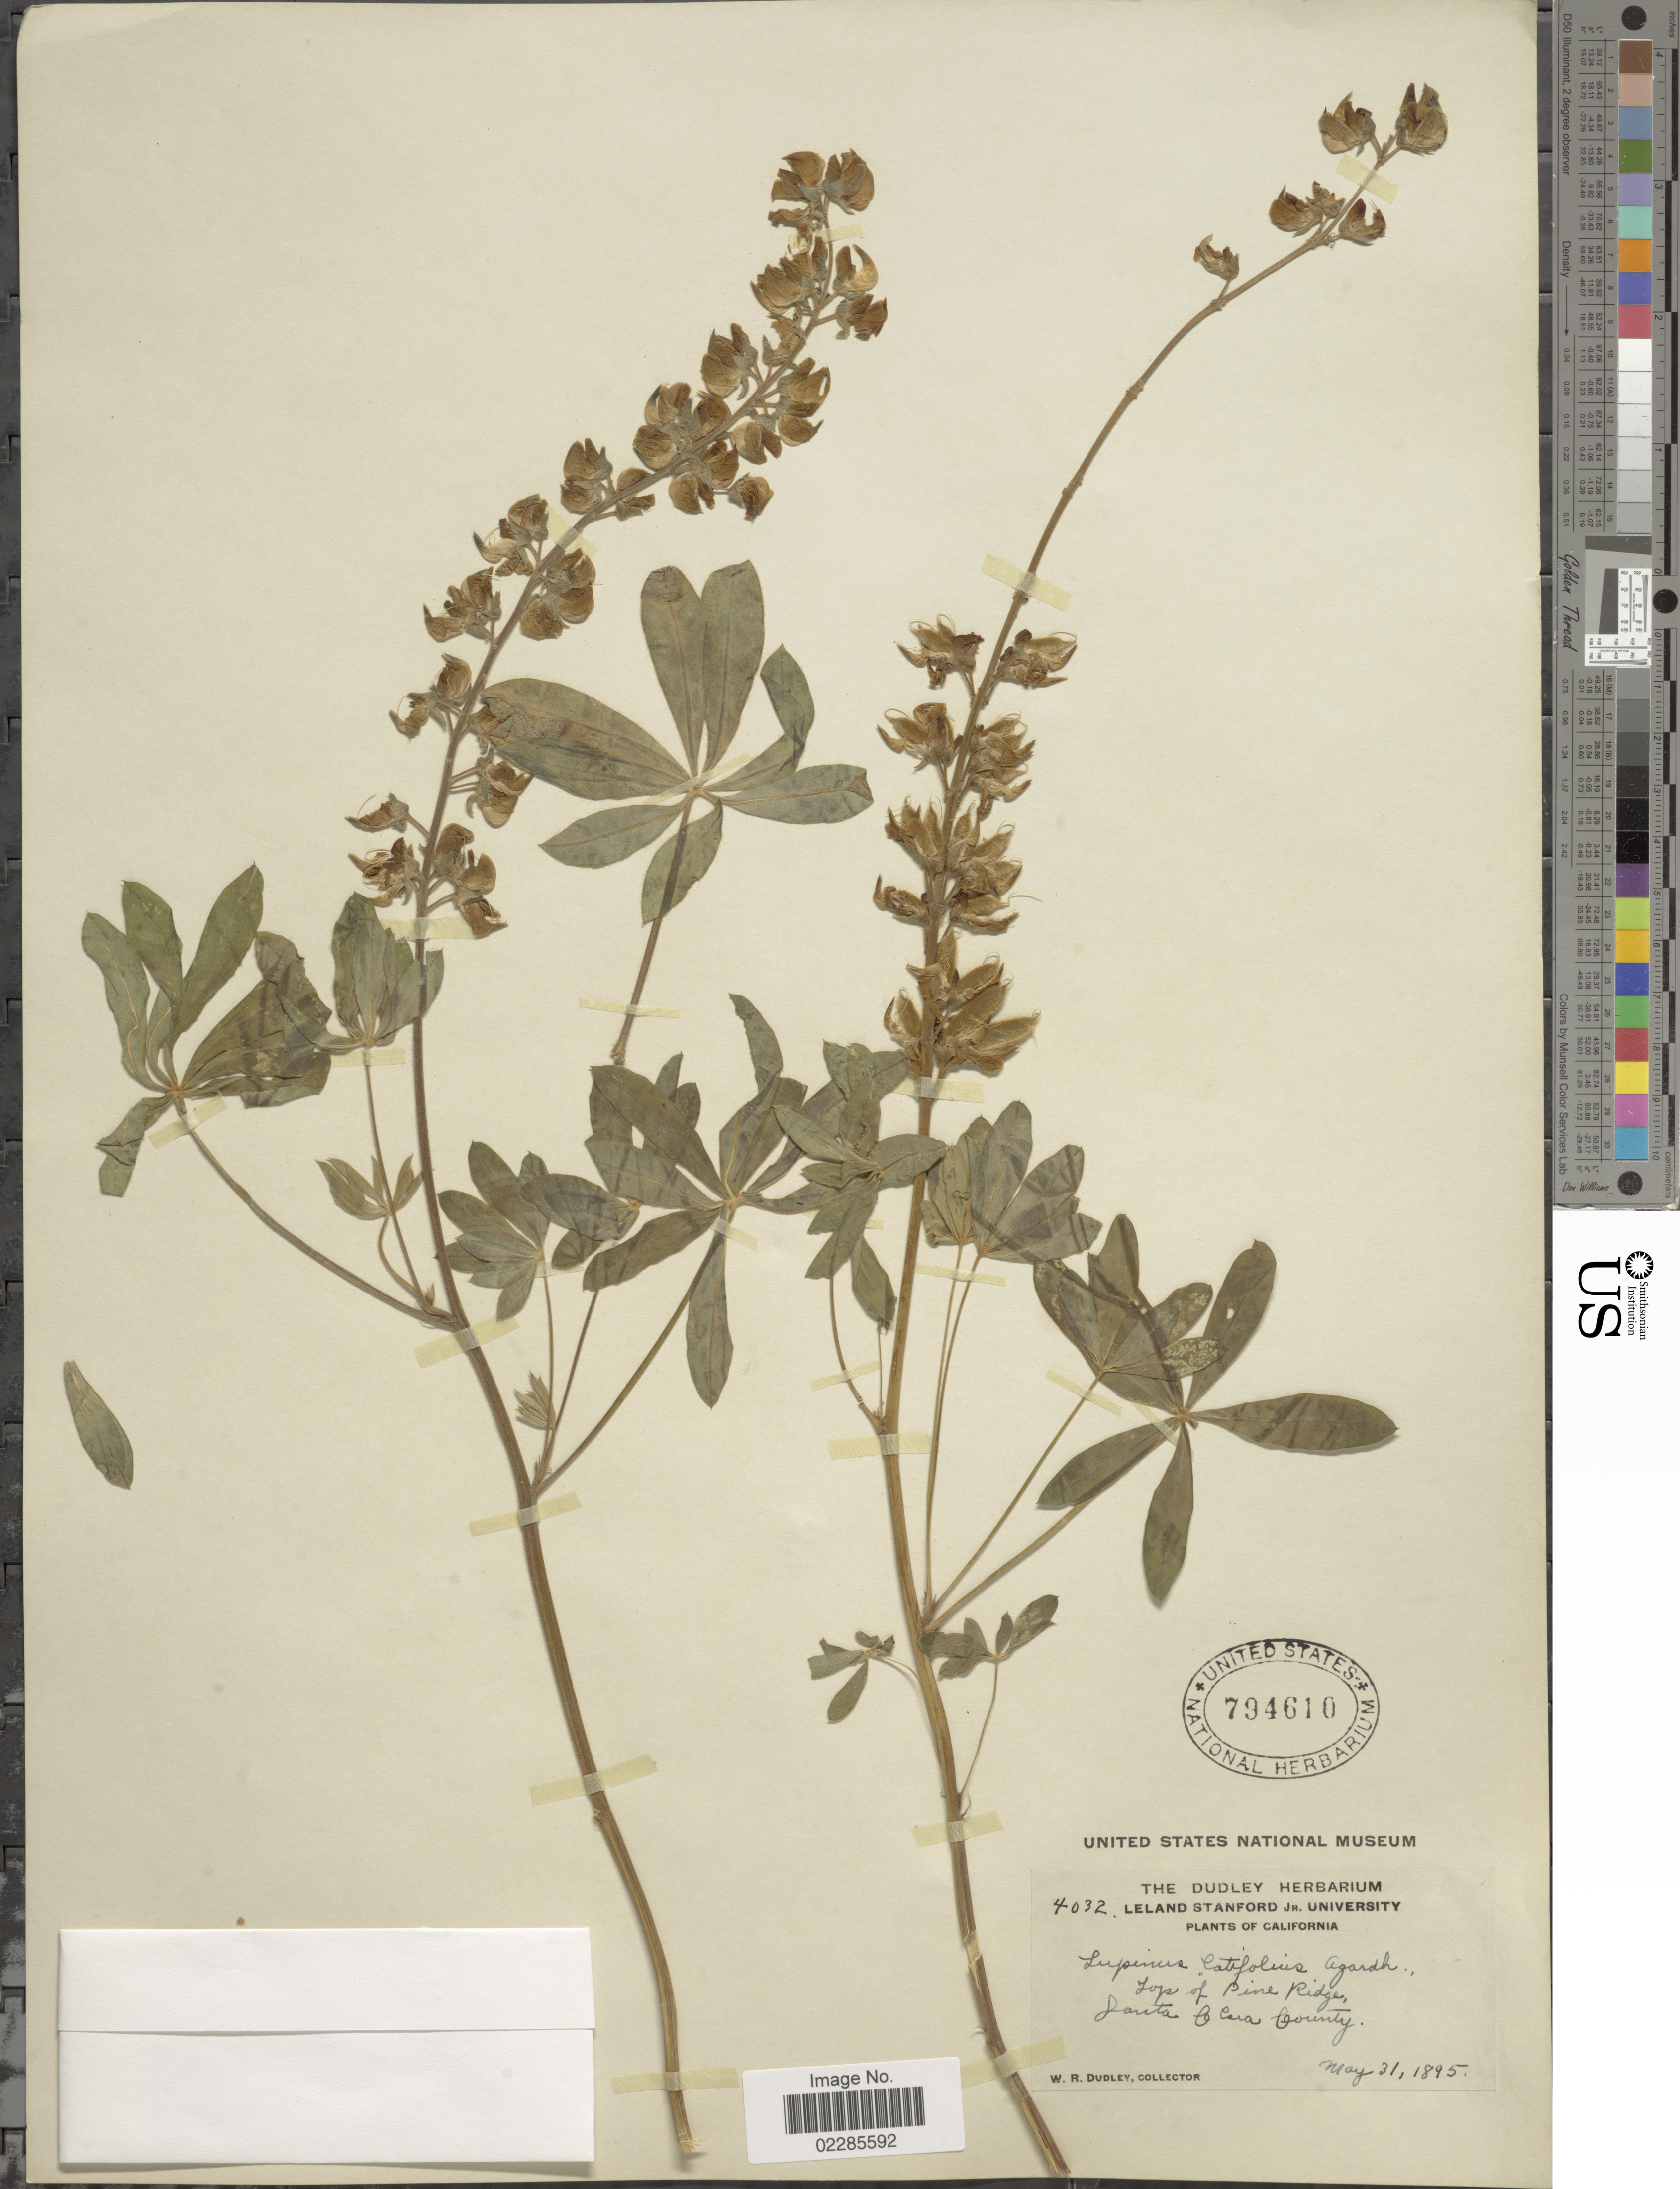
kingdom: Plantae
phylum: Tracheophyta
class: Magnoliopsida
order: Fabales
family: Fabaceae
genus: Lupinus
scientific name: Lupinus latifolius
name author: Lindl. ex J. Agardh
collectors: W. Dudley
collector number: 4032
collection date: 1895-05-31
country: United States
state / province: California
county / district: Santa Clara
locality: Top of Pine Ridge, Santa Clara County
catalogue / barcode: US 794610